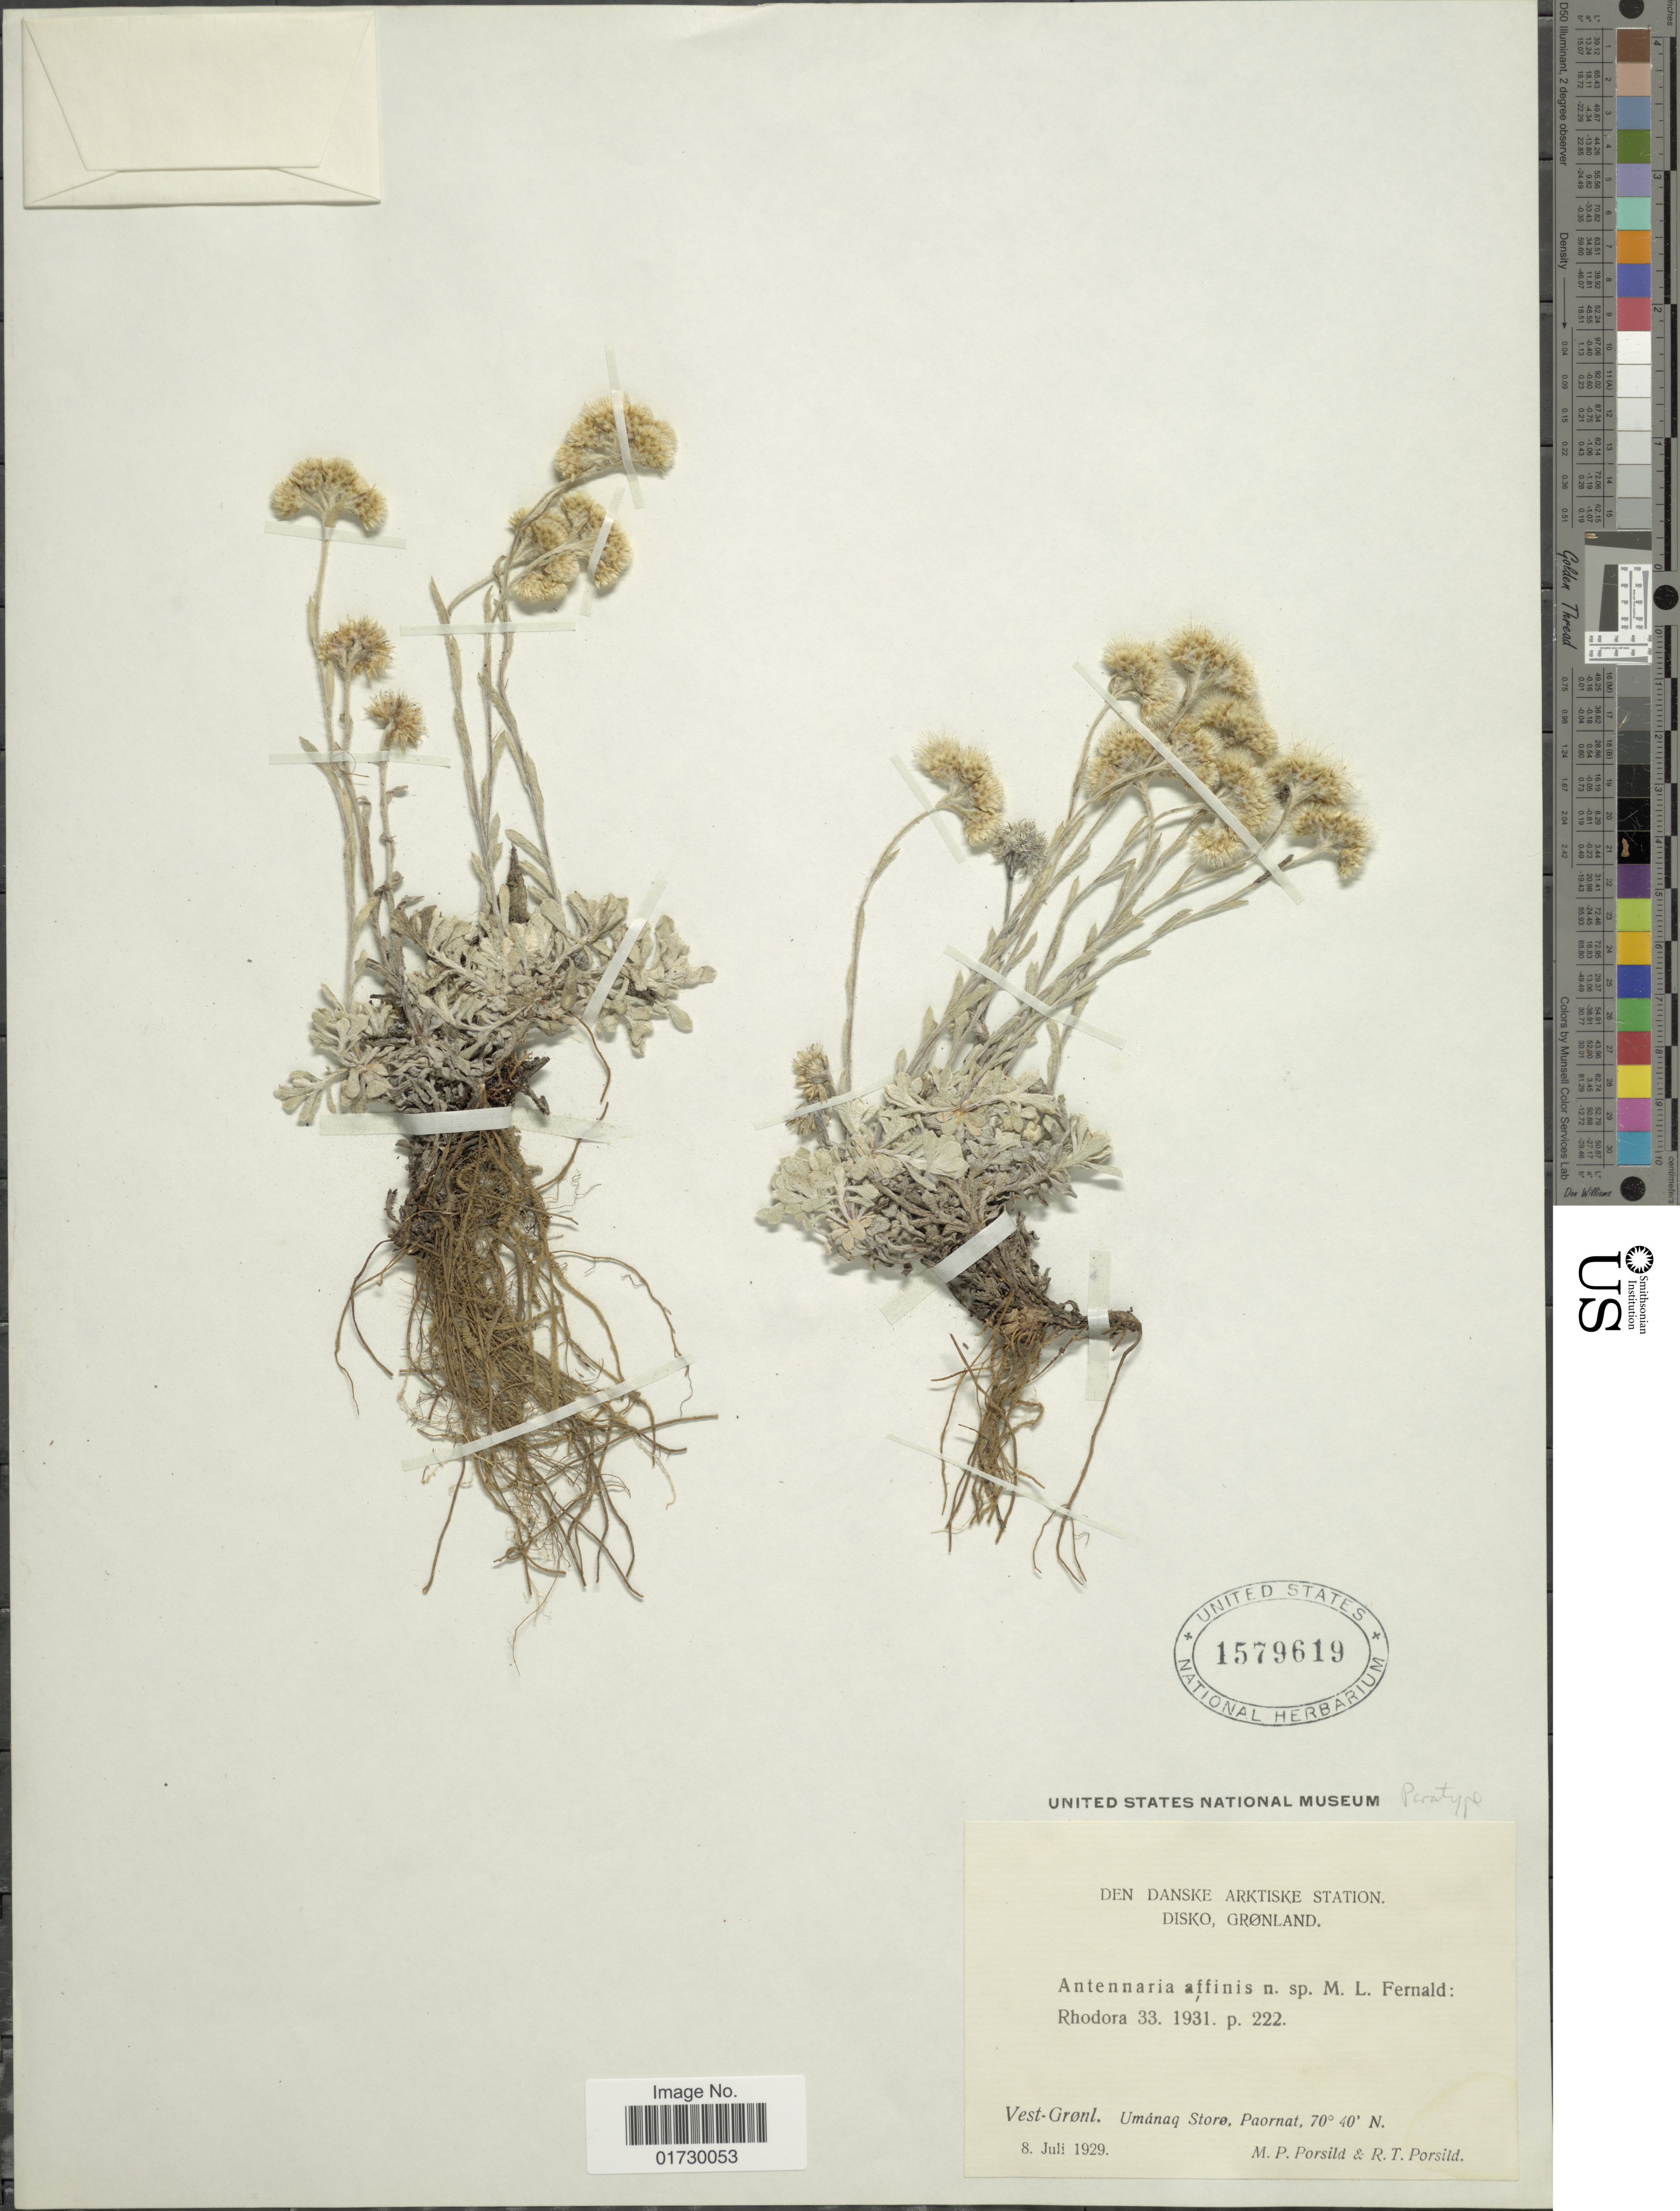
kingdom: Plantae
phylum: Tracheophyta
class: Magnoliopsida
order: Asterales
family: Asteraceae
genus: Antennaria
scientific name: Antennaria affinis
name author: Fernald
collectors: M. P. Porsild & R. T. Porsild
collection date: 1929-07-08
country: Greenland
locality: Den Danske Arktiske Station, Rhodora 33. 1931 p. 22 Vest Gronl. Umanaq Storo, Paornat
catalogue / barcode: US 1579619